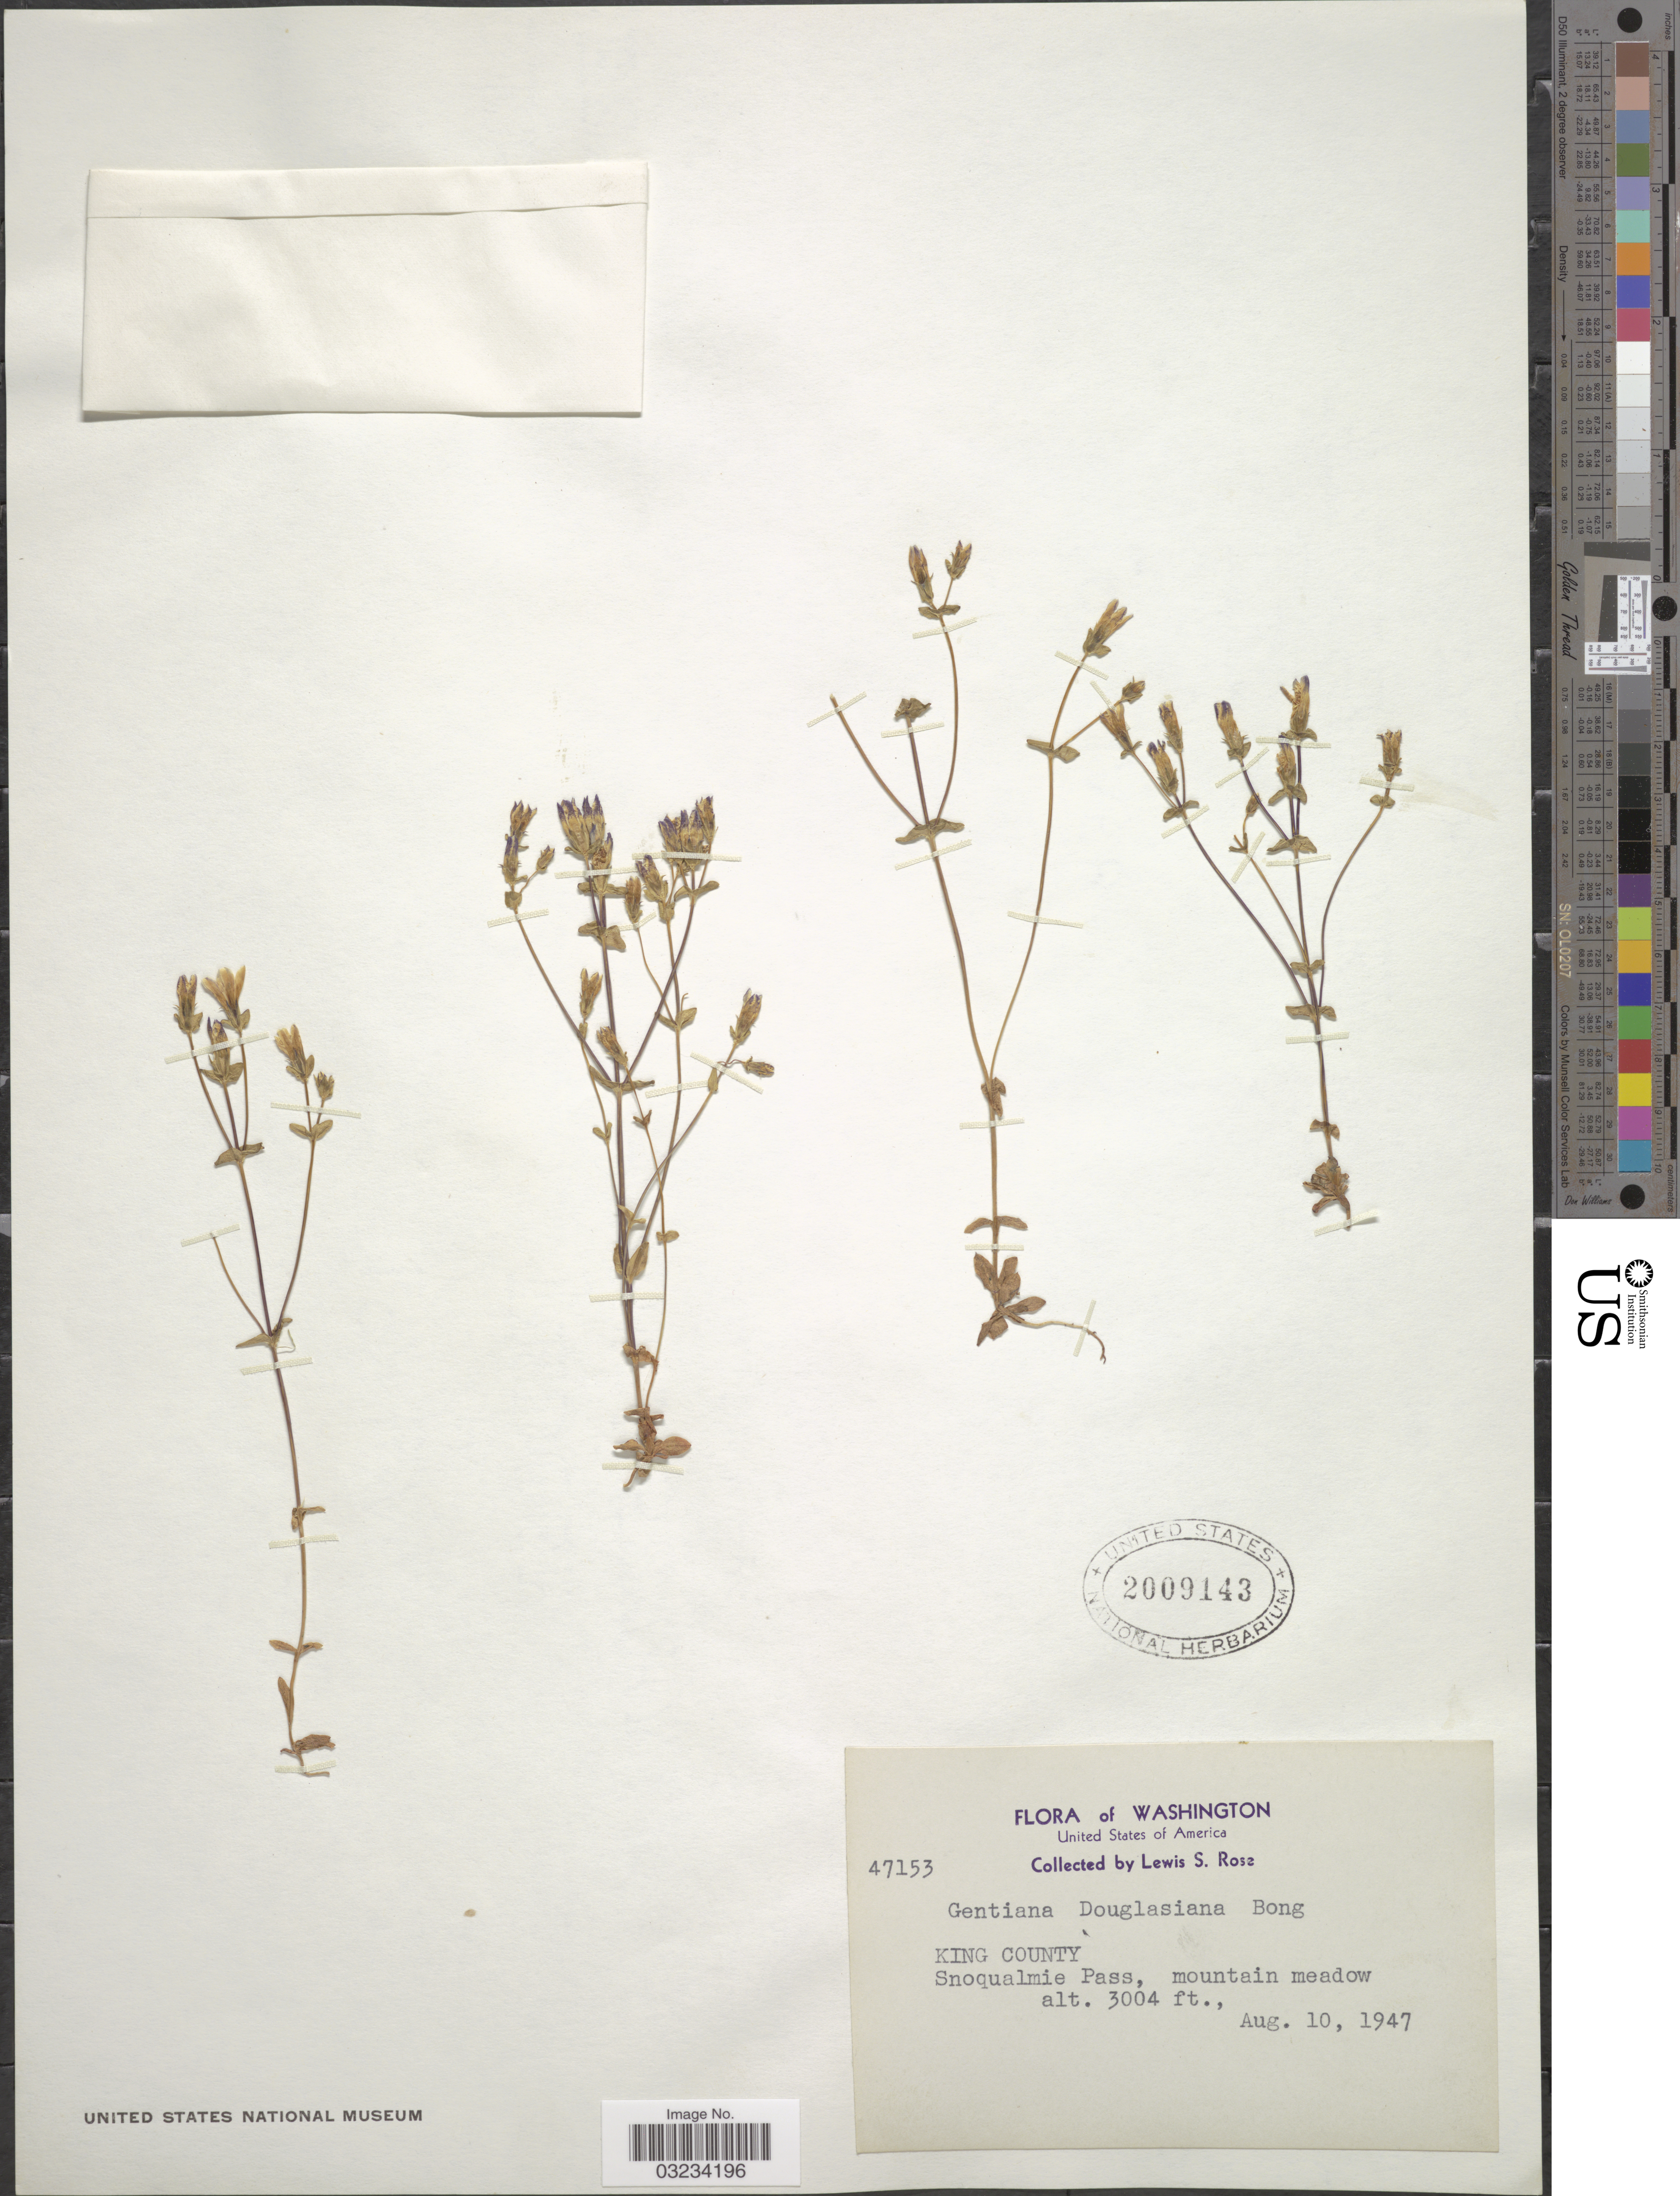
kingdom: Plantae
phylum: Tracheophyta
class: Magnoliopsida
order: Gentianales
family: Gentianaceae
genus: Gentiana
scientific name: Gentiana douglasiana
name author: Bong.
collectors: L. S. Rose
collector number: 47153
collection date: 1947-08-10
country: United States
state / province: Washington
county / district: King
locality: King County, Snoqualmie Pass, mountain meadow.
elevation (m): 916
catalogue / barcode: US 2009143